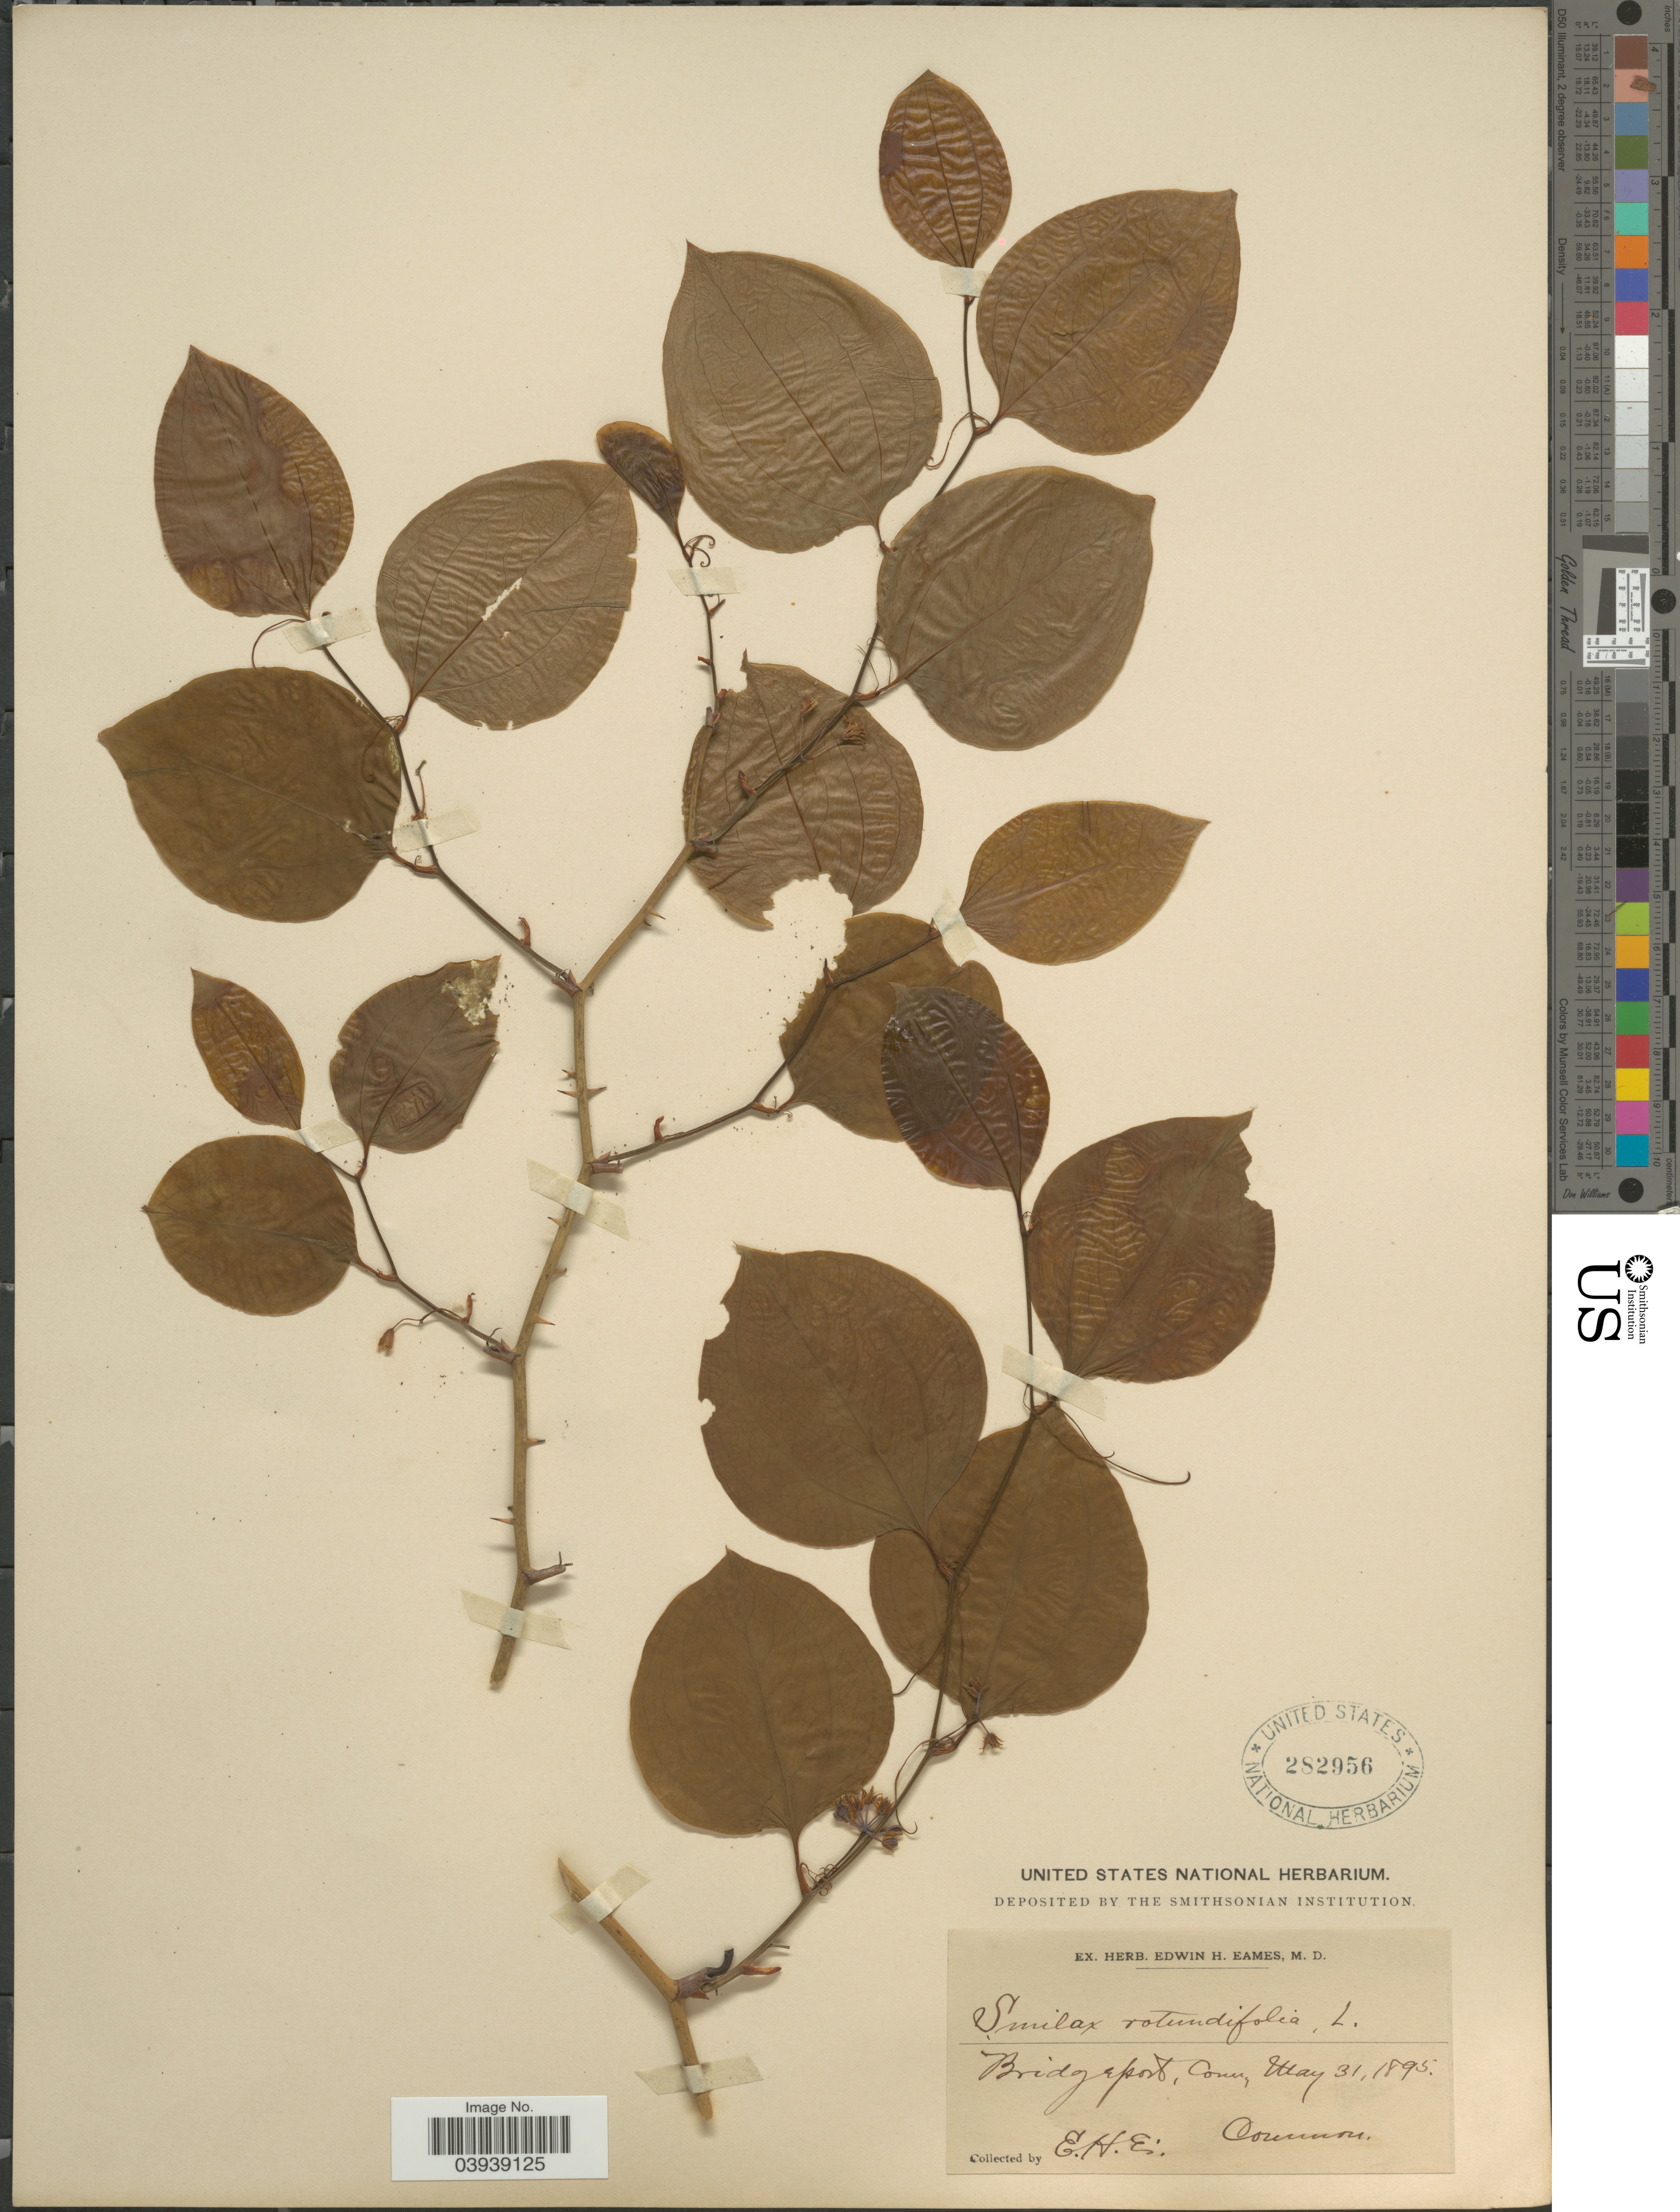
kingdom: Plantae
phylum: Tracheophyta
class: Liliopsida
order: Liliales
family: Smilacaceae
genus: Smilax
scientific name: Smilax rotundifolia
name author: L.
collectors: E. H. Eames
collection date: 1895-05-31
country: United States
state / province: Connecticut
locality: Bridgeport.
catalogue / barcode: US 282956